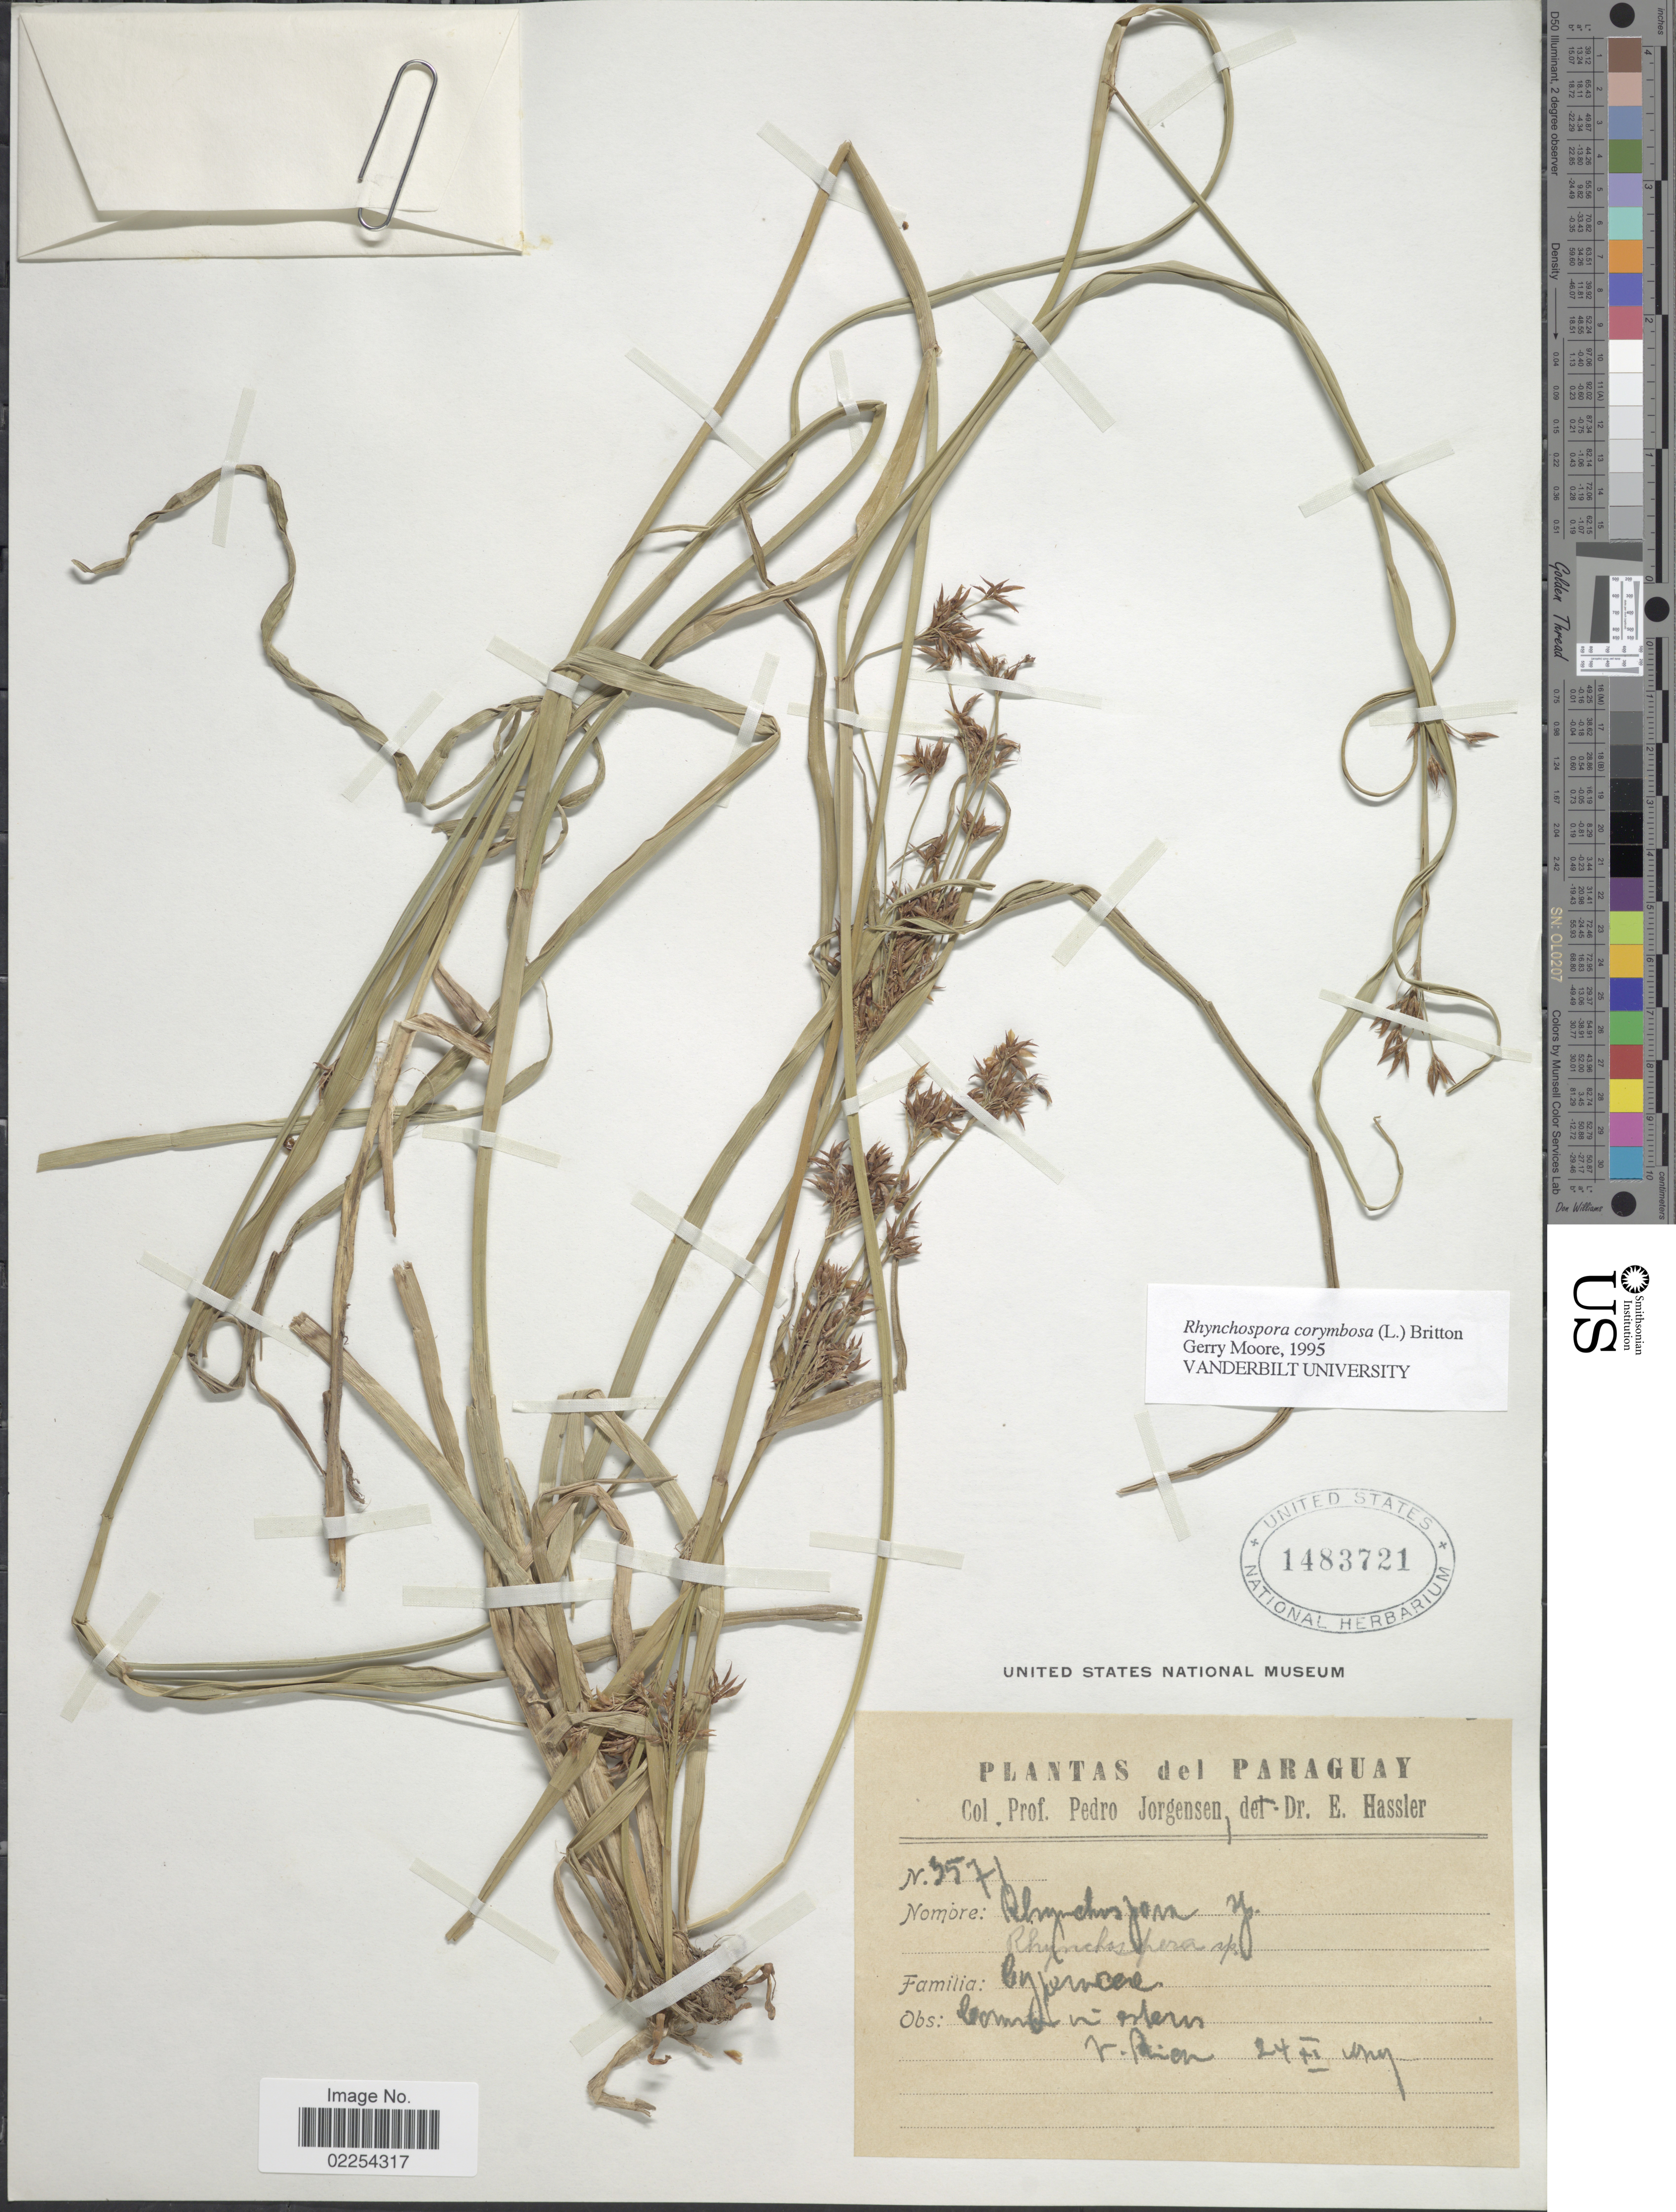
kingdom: Plantae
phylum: Tracheophyta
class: Liliopsida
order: Poales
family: Cyperaceae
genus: Rhynchospora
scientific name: Rhynchospora corymbosa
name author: (L.) Britton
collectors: P. Jörgensen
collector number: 3571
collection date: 1919-11-24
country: Paraguay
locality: V. Rica.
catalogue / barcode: US 1483721